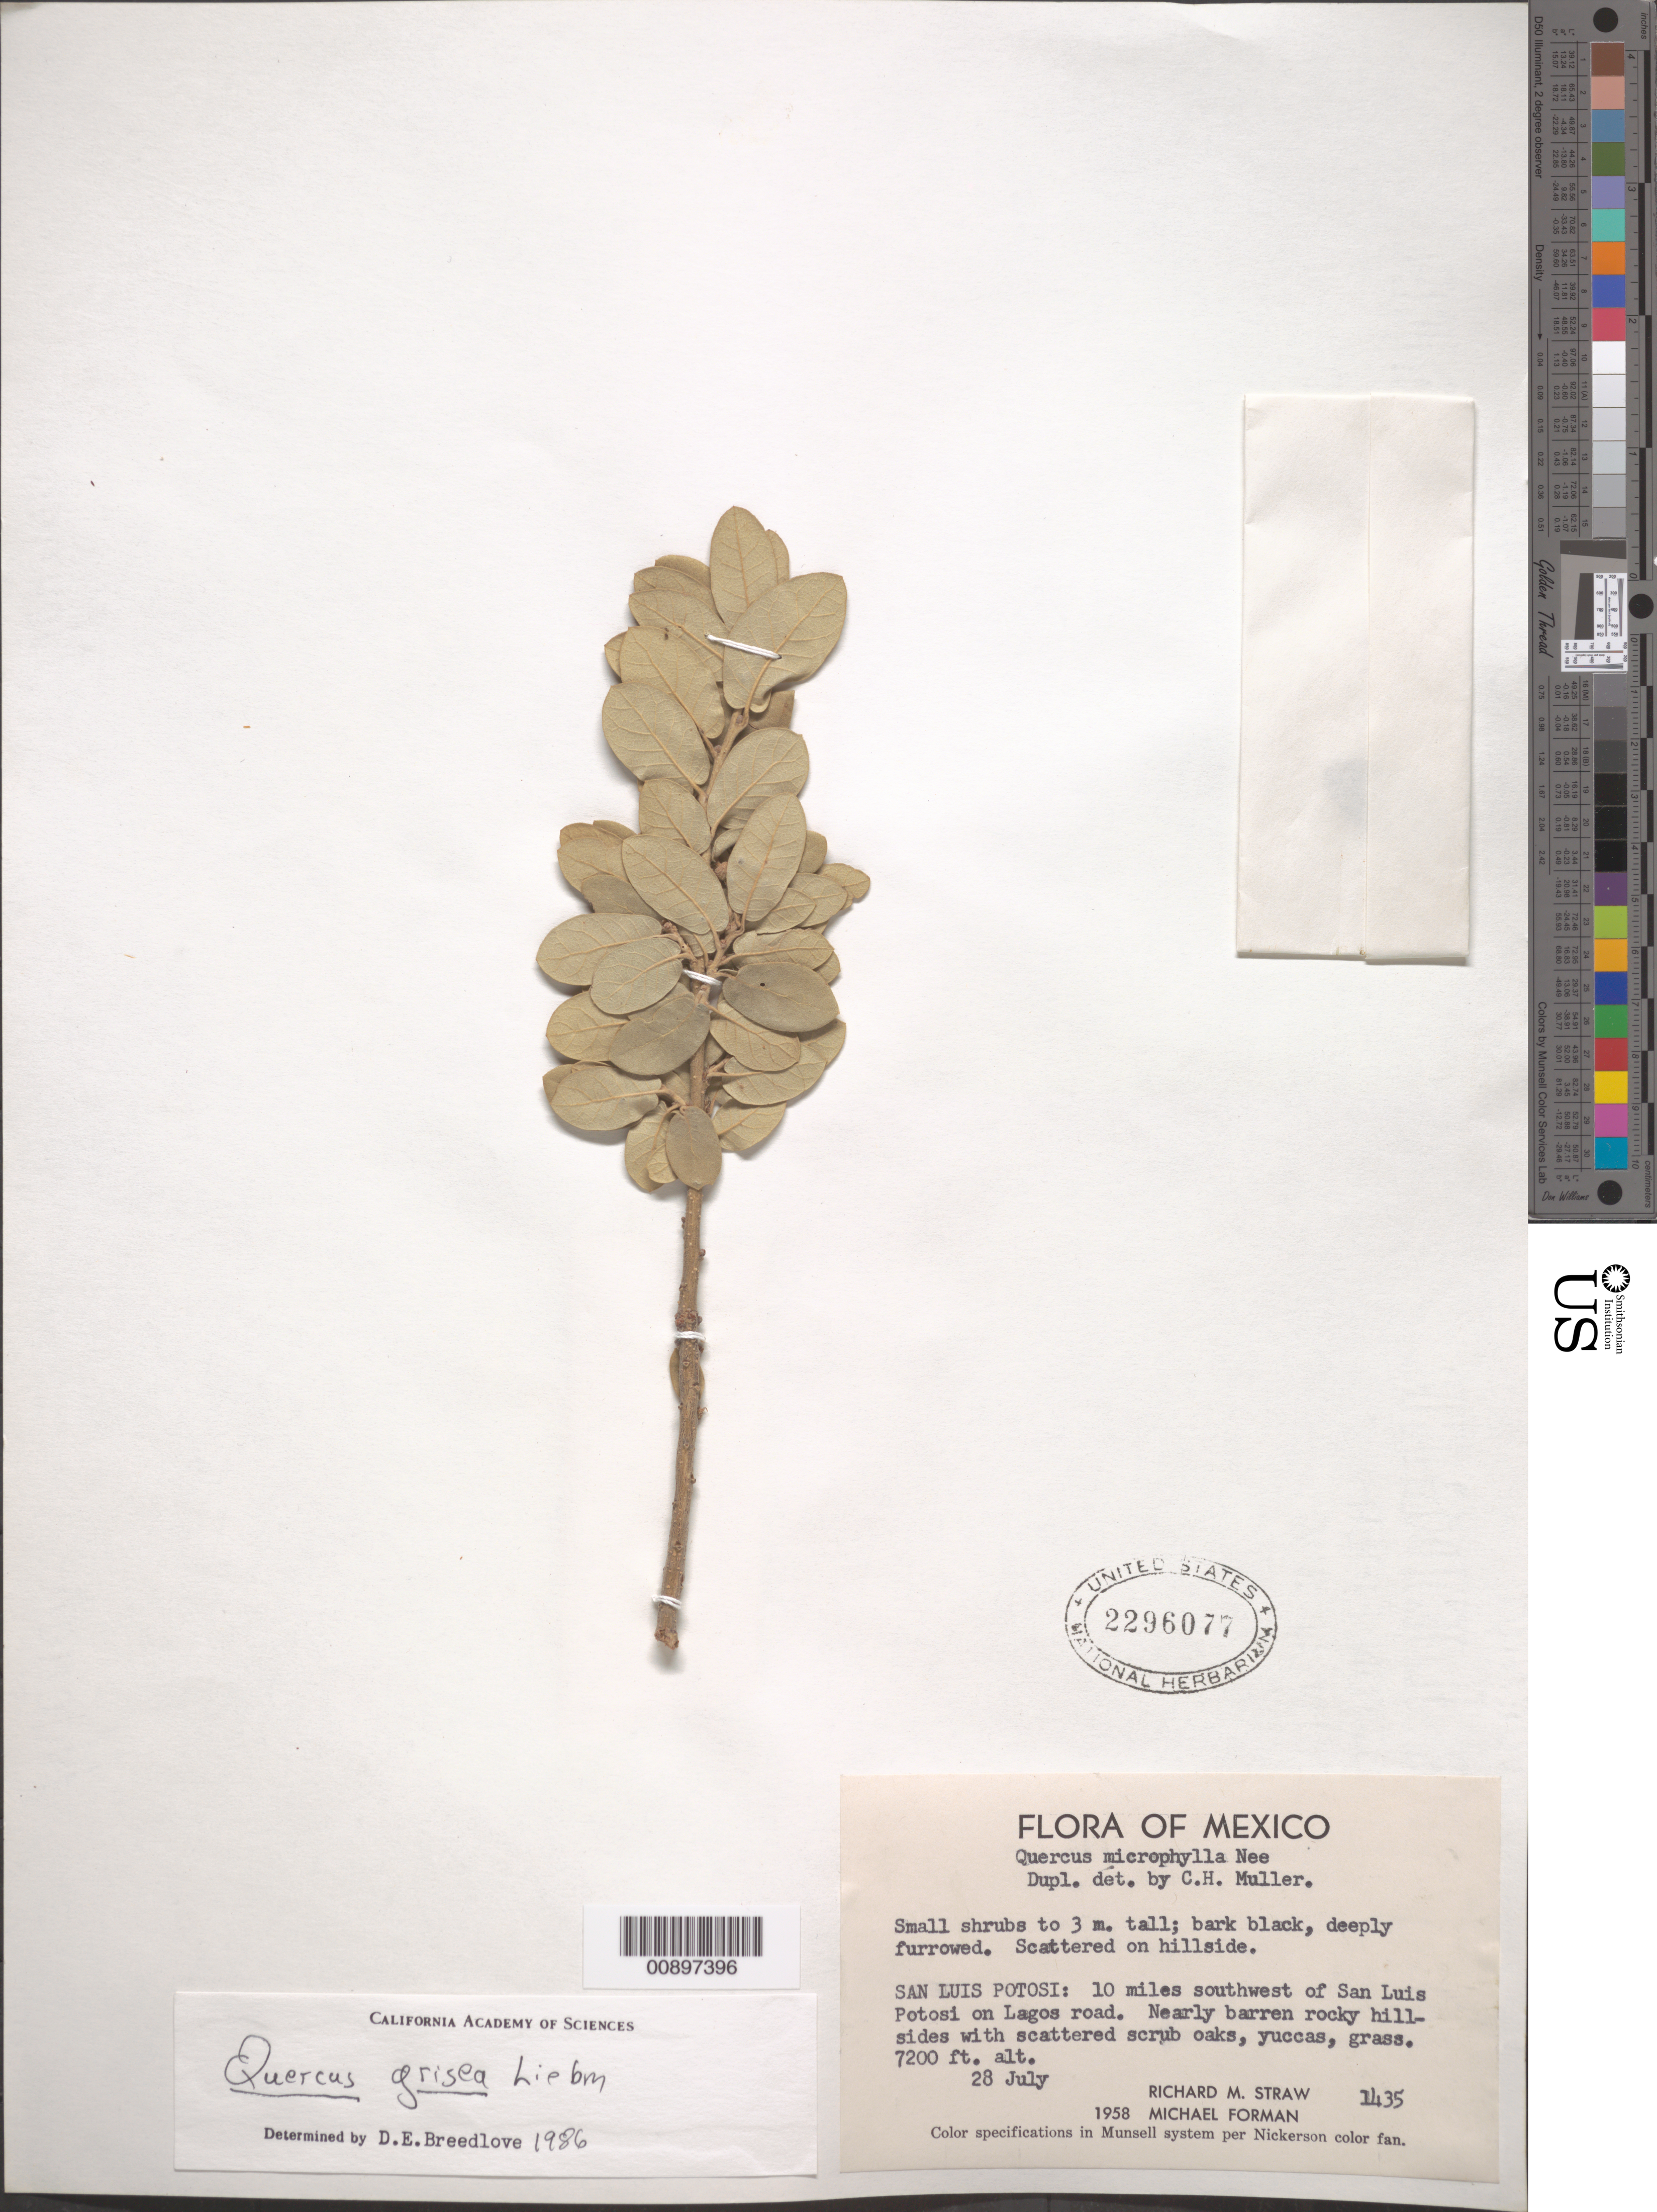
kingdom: Plantae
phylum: Tracheophyta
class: Magnoliopsida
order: Fagales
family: Fagaceae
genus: Quercus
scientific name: Quercus grisea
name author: Liebm.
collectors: R. M. Straw & Forman, M.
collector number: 1435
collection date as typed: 28 Jul 1958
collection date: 1958-07-28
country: Mexico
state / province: San Luis Potosí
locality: San Luis Potosí: 10 miles southwest of San Luis Potosí on Lagos road.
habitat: Nearly barren rocky hillsides with scattered scrub oaks, yuccas, grass.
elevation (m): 2195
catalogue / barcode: US 2296077